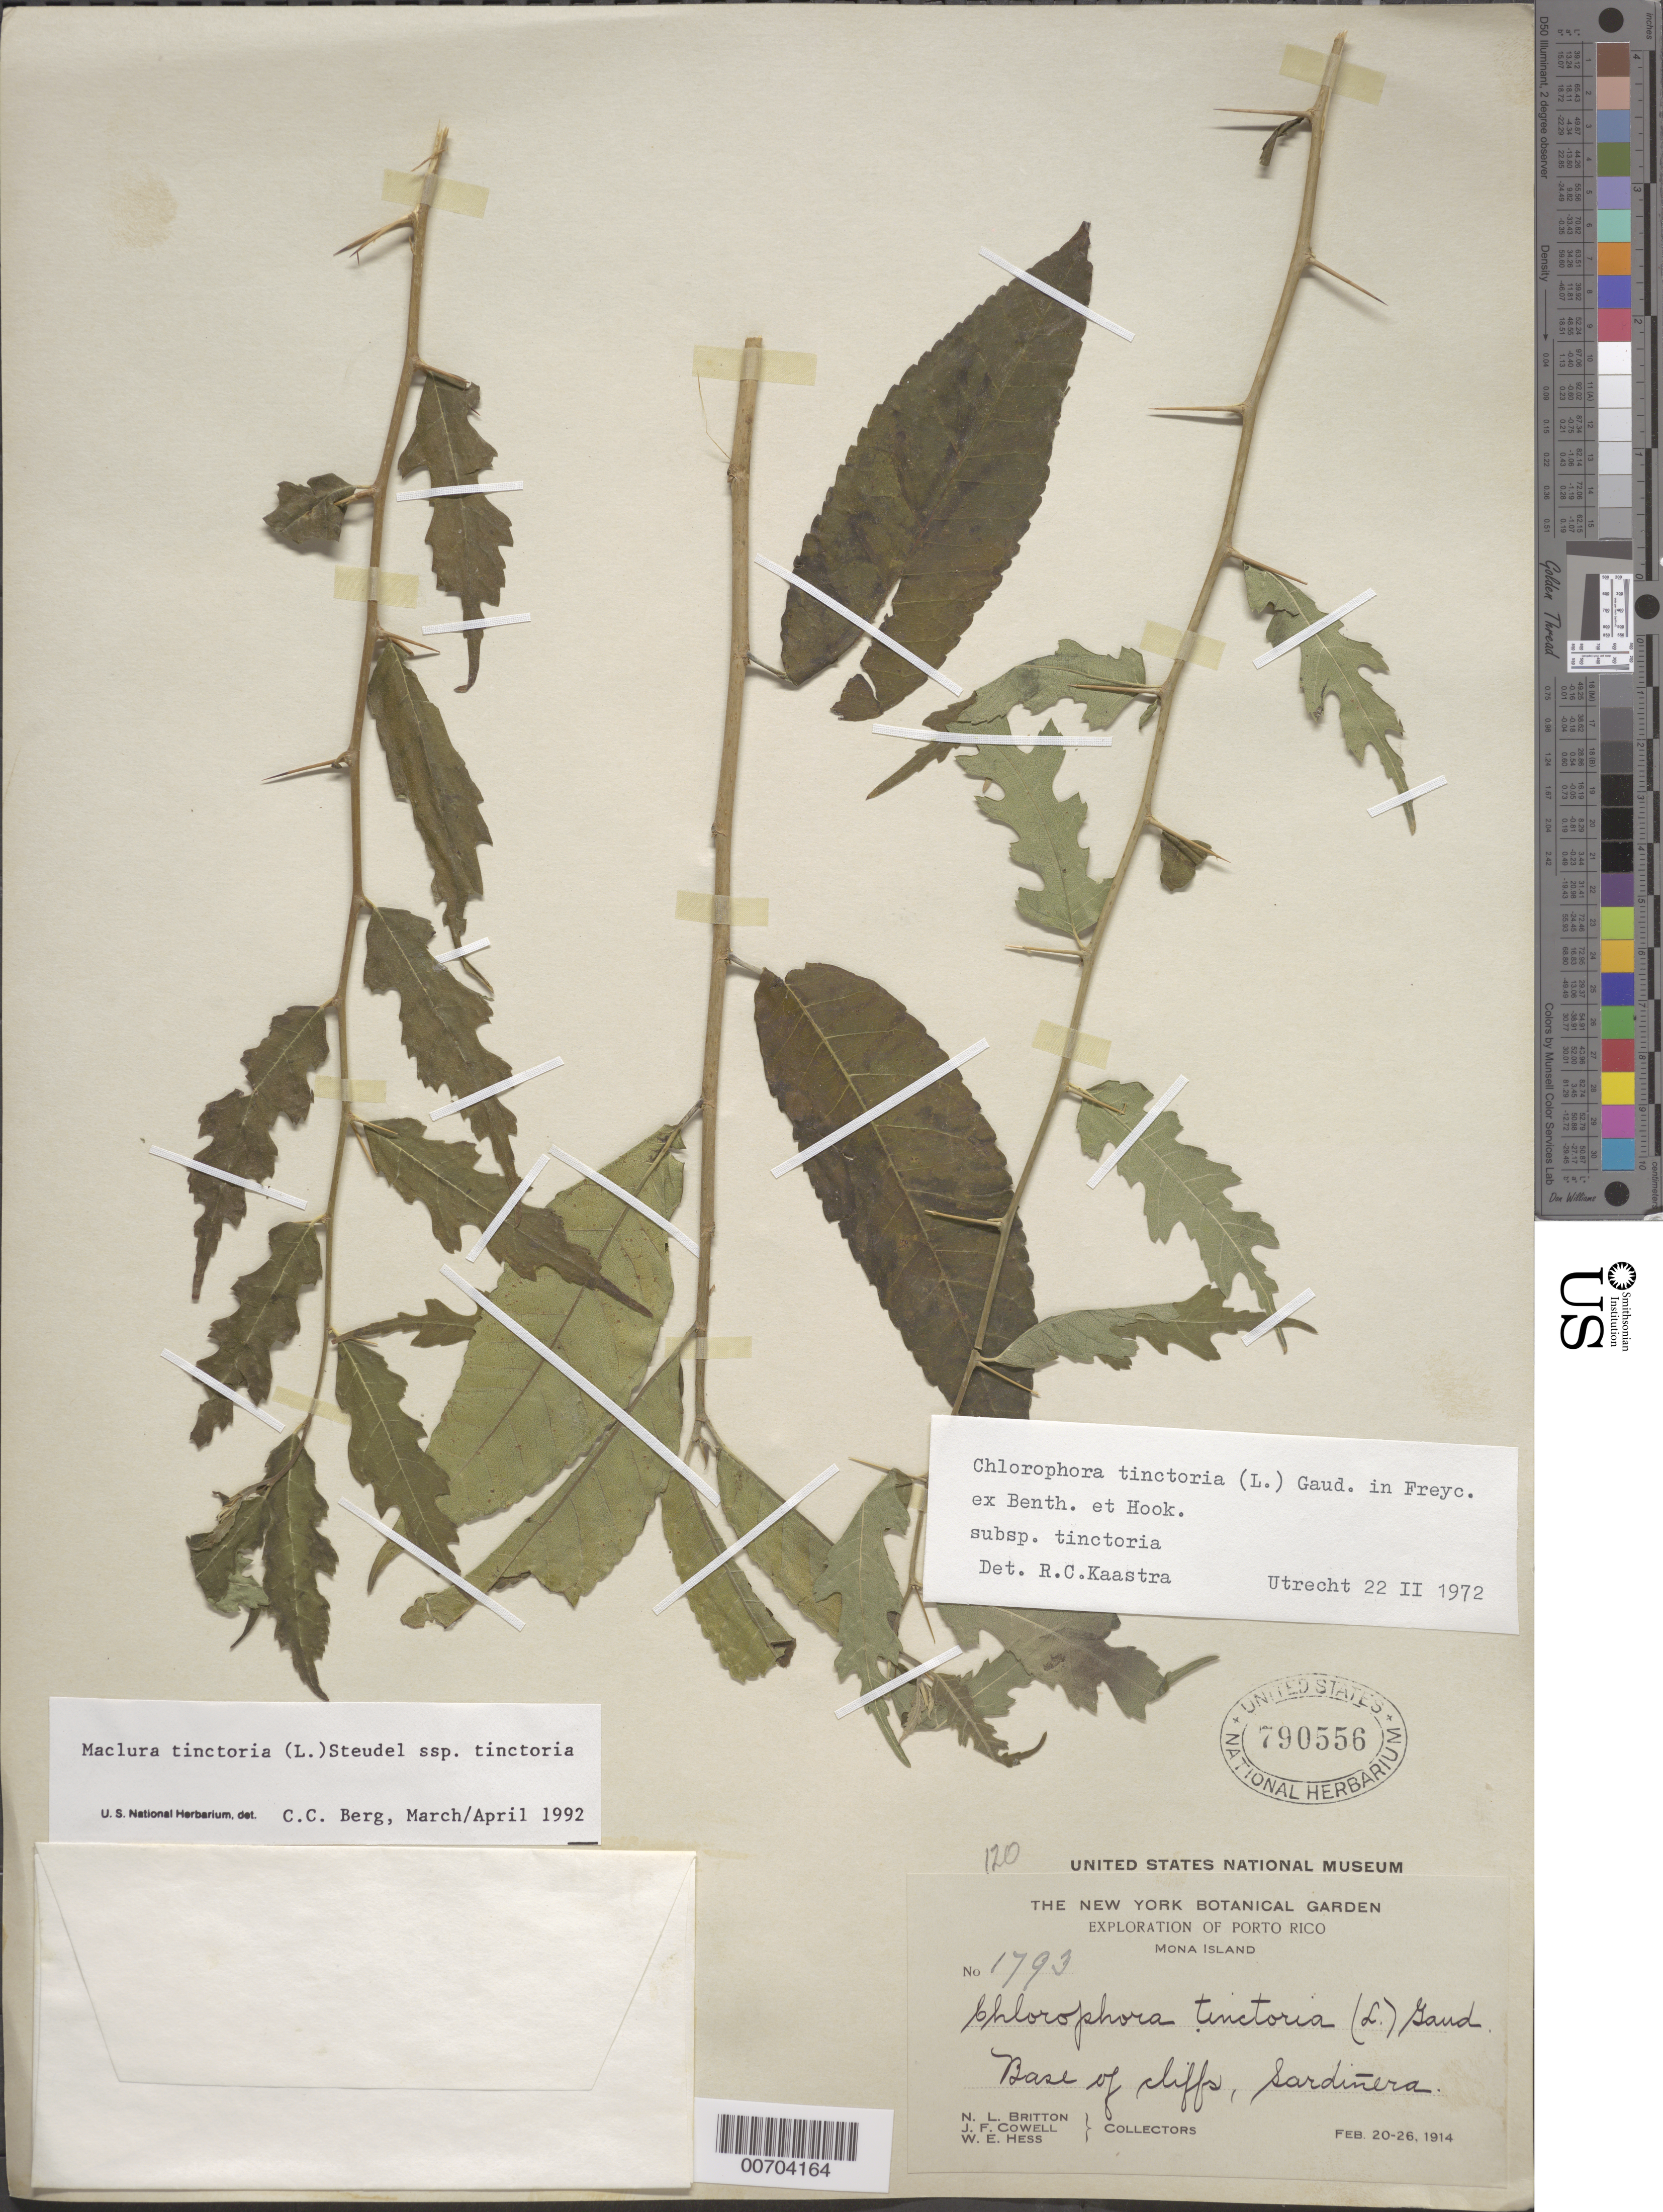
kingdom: Plantae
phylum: Tracheophyta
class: Magnoliopsida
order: Rosales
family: Moraceae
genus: Maclura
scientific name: Maclura tinctoria subsp. tinctoria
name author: (L.) D. Don ex Steud.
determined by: Berg, C. C.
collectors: N. Britton, J. F. Cowell & W. Hess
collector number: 1793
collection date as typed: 20 Feb 1914 to 26 Feb 1914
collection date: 1914-02-20/1914-02-26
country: Puerto Rico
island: Mona Island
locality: Sardiñera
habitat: Base of cliffs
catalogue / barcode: US 790556